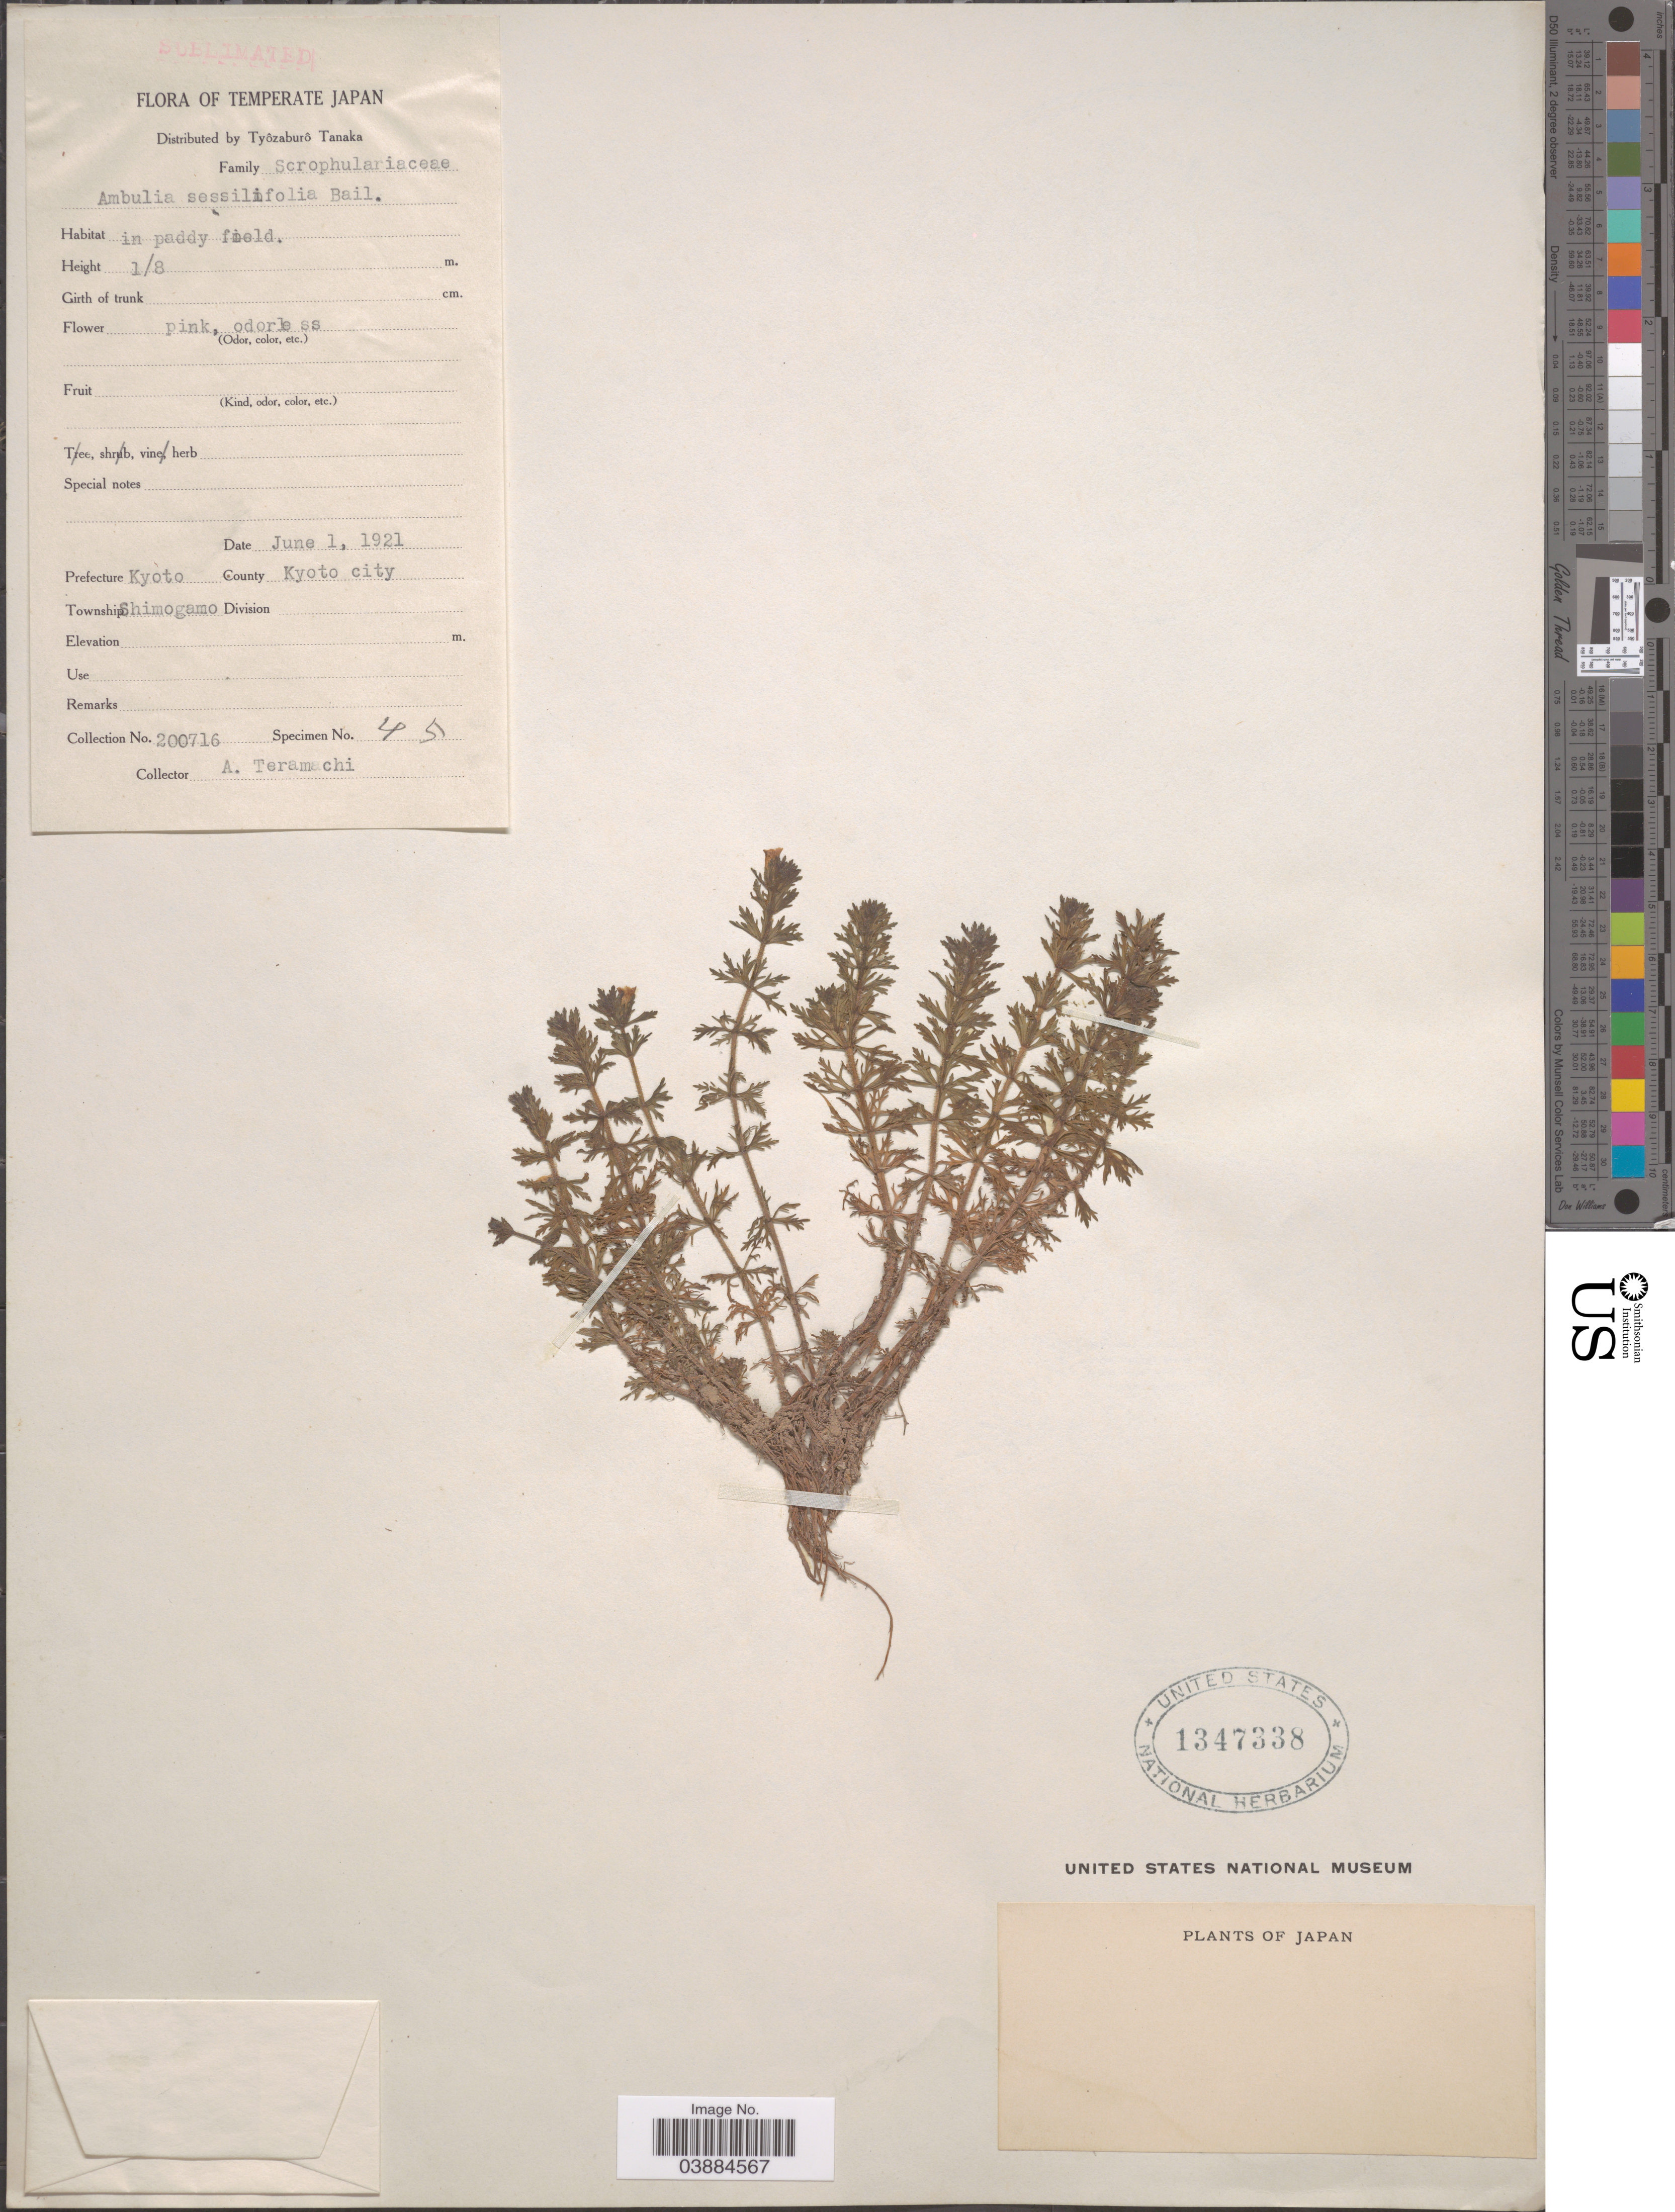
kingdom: Plantae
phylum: Tracheophyta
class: Magnoliopsida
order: Lamiales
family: Plantaginaceae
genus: Limnophila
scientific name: Limnophila sessiliflora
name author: (Vahl) Blume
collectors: A. Teramachi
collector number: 200716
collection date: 1921-06-01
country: Japan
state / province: Kyoto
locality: Temperate Japan. Prefecture Kyoto. County Kyoto city. Township Shimogamo.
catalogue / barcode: US 1347338